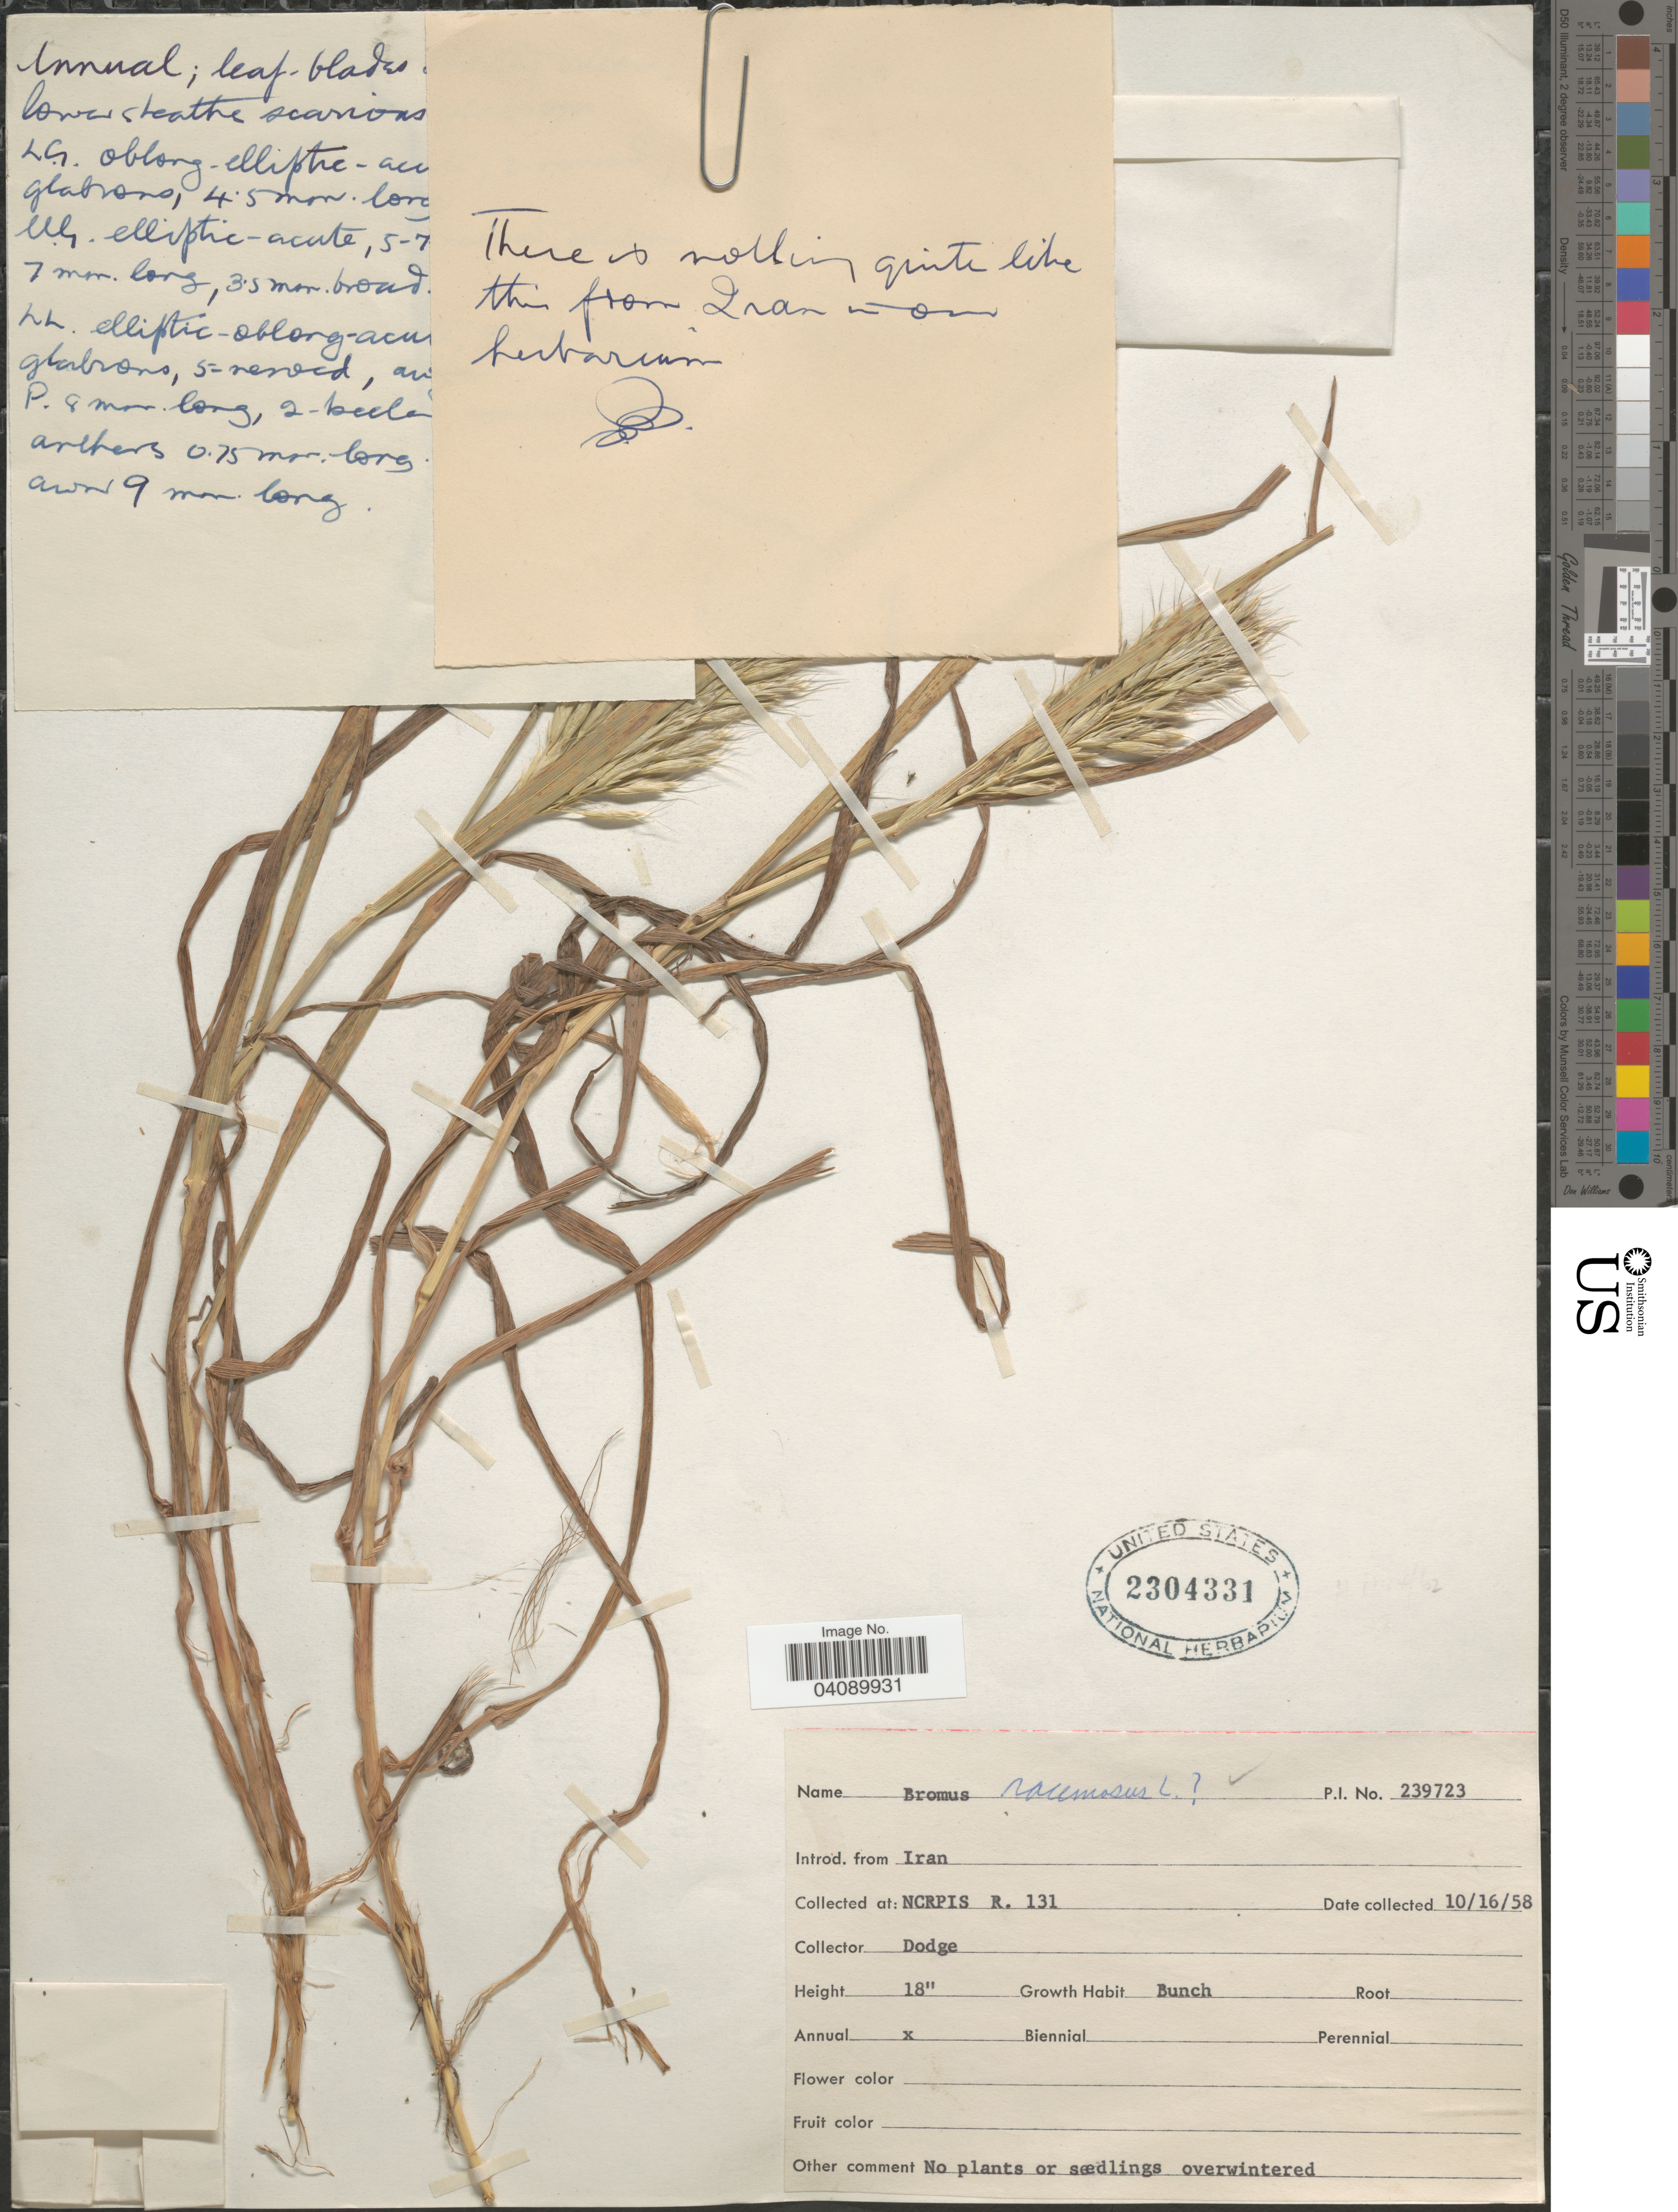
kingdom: Plantae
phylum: Tracheophyta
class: Liliopsida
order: Poales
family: Poaceae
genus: Bromus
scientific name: Bromus racemosus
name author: L.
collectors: -. Dodge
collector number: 239723?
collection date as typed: Transcribed d/m/y: 16/10/58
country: United States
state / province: Iowa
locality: NCRPIS R. 131.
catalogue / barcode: US 2304331